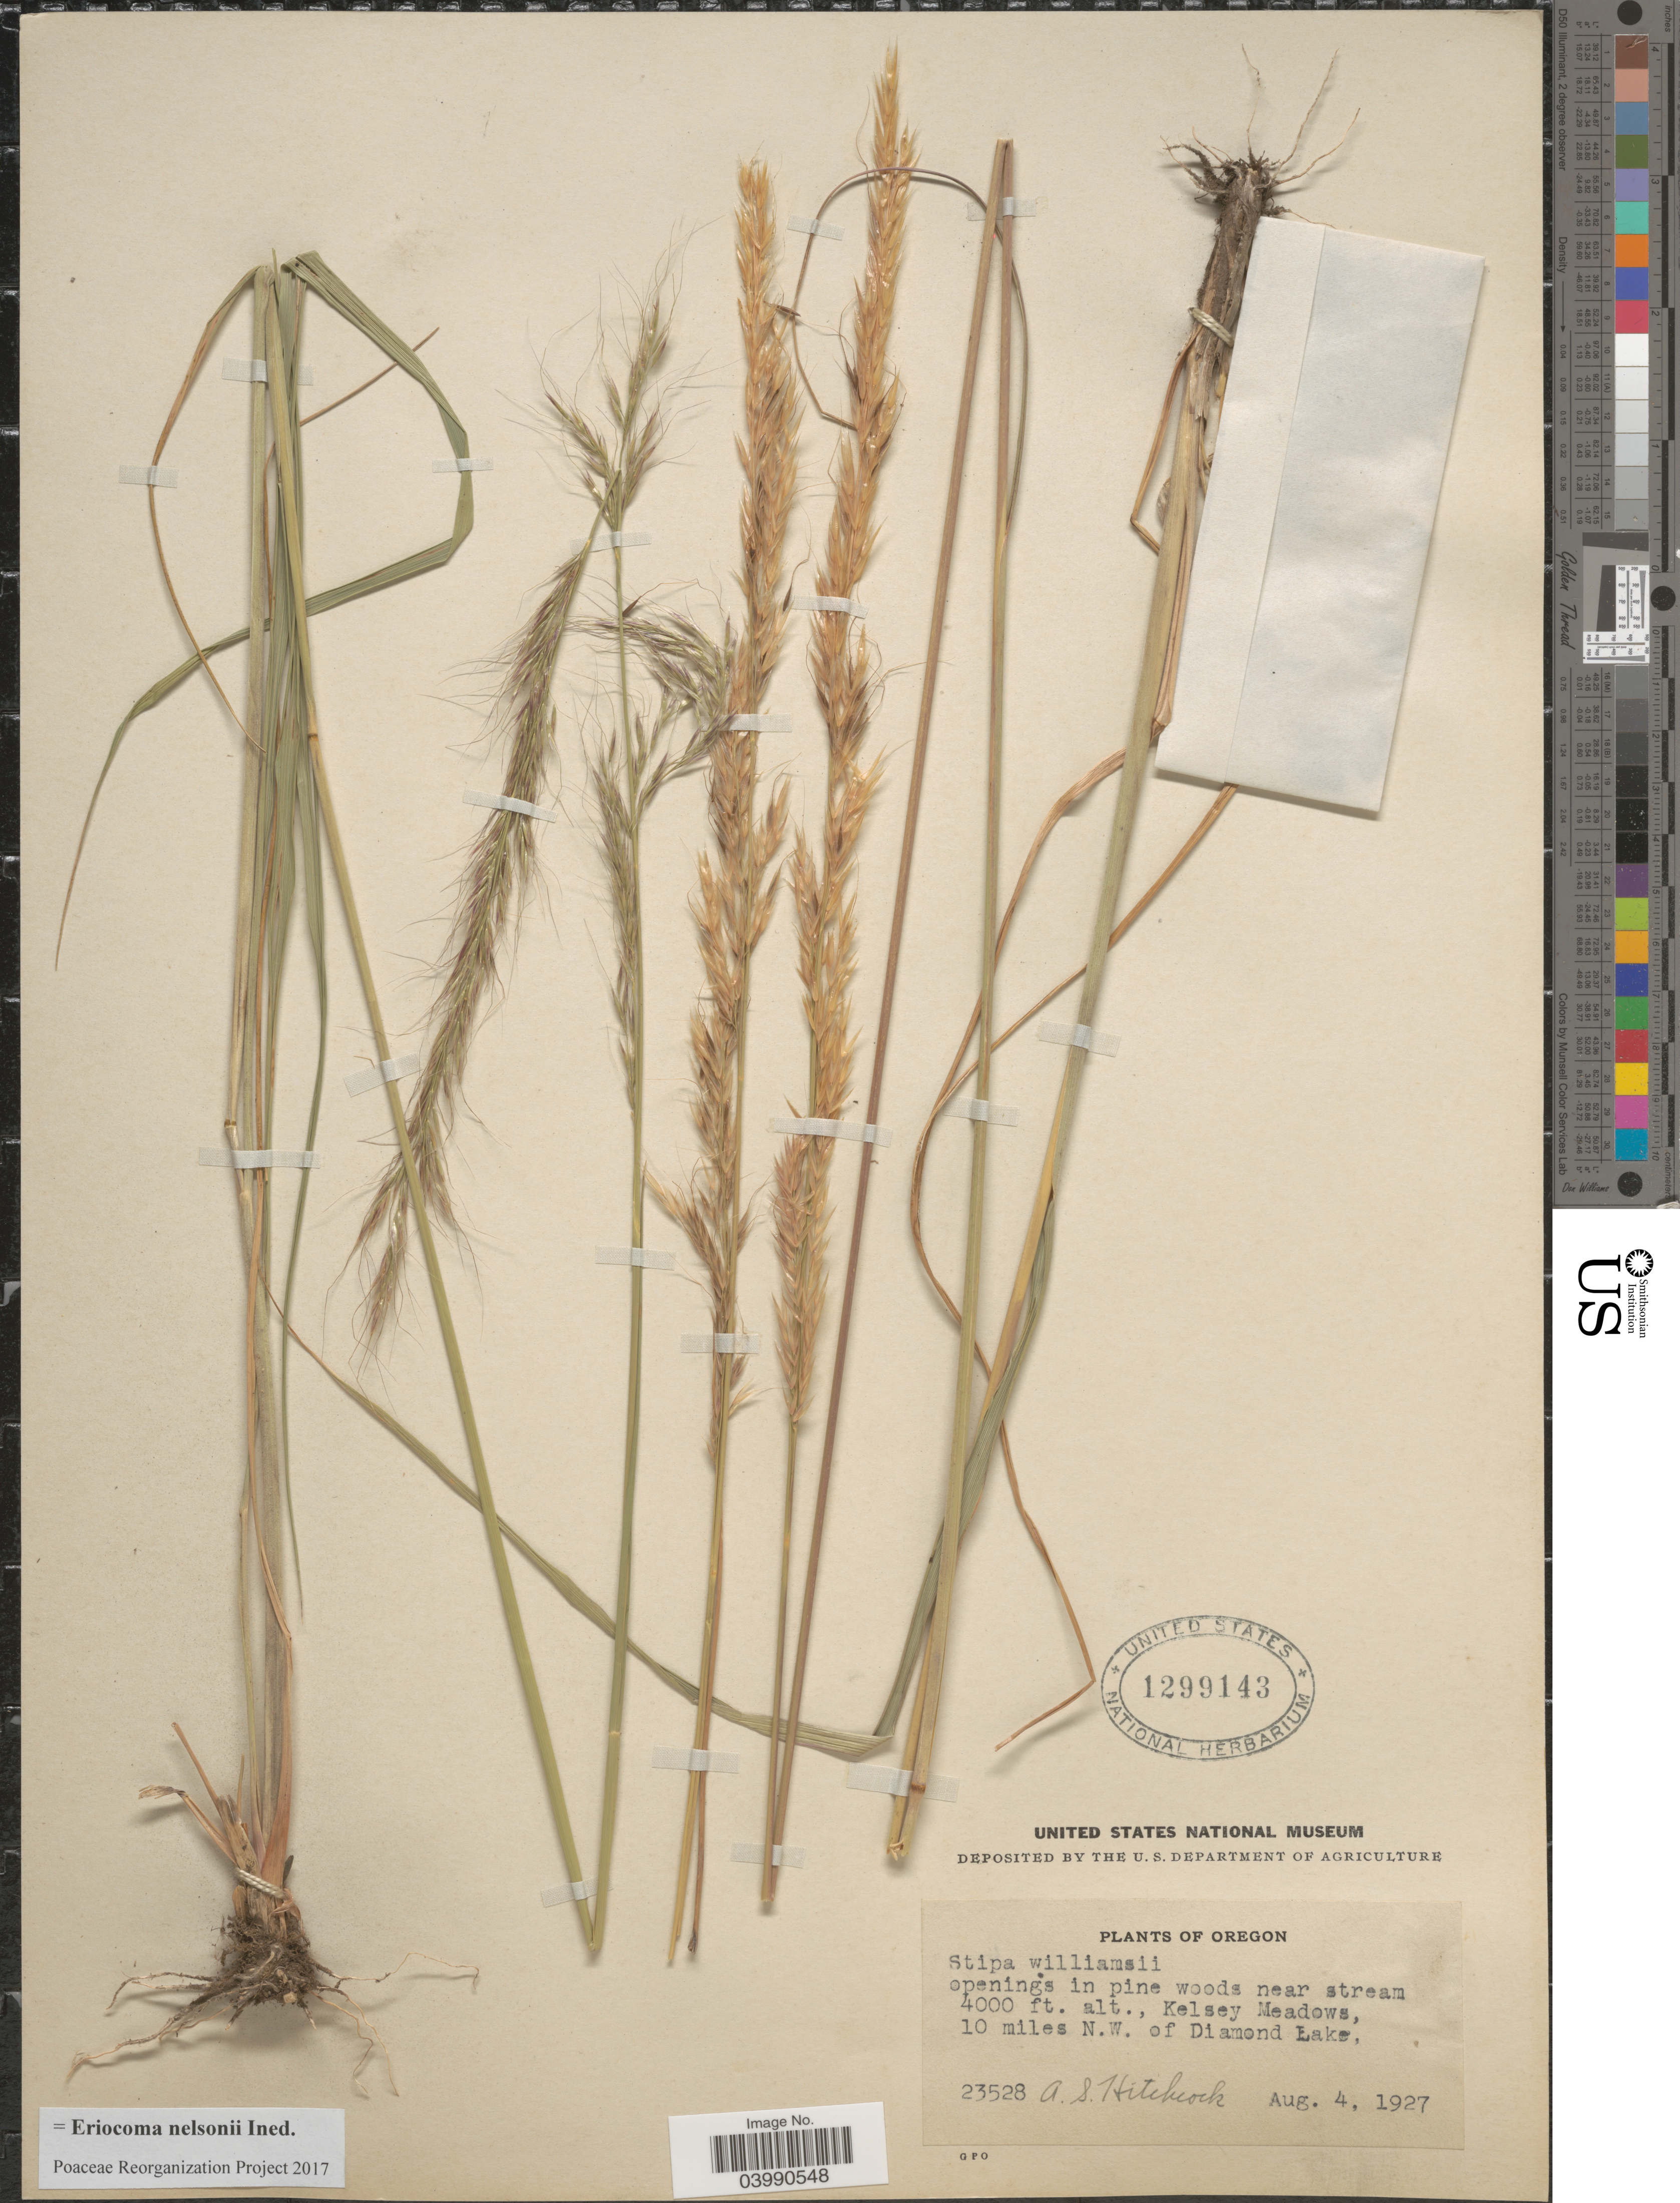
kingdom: Plantae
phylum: Tracheophyta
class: Liliopsida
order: Poales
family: Poaceae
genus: Eriocoma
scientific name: Eriocoma nelsonii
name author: (Scribn.) Romasch.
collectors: A. S. Hitchcock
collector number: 23528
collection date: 1927-08-04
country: United States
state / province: Oregon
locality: Kelsey Meadows, 10 miles N.W. of Diamond Lake.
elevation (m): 1219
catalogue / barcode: US 1299143